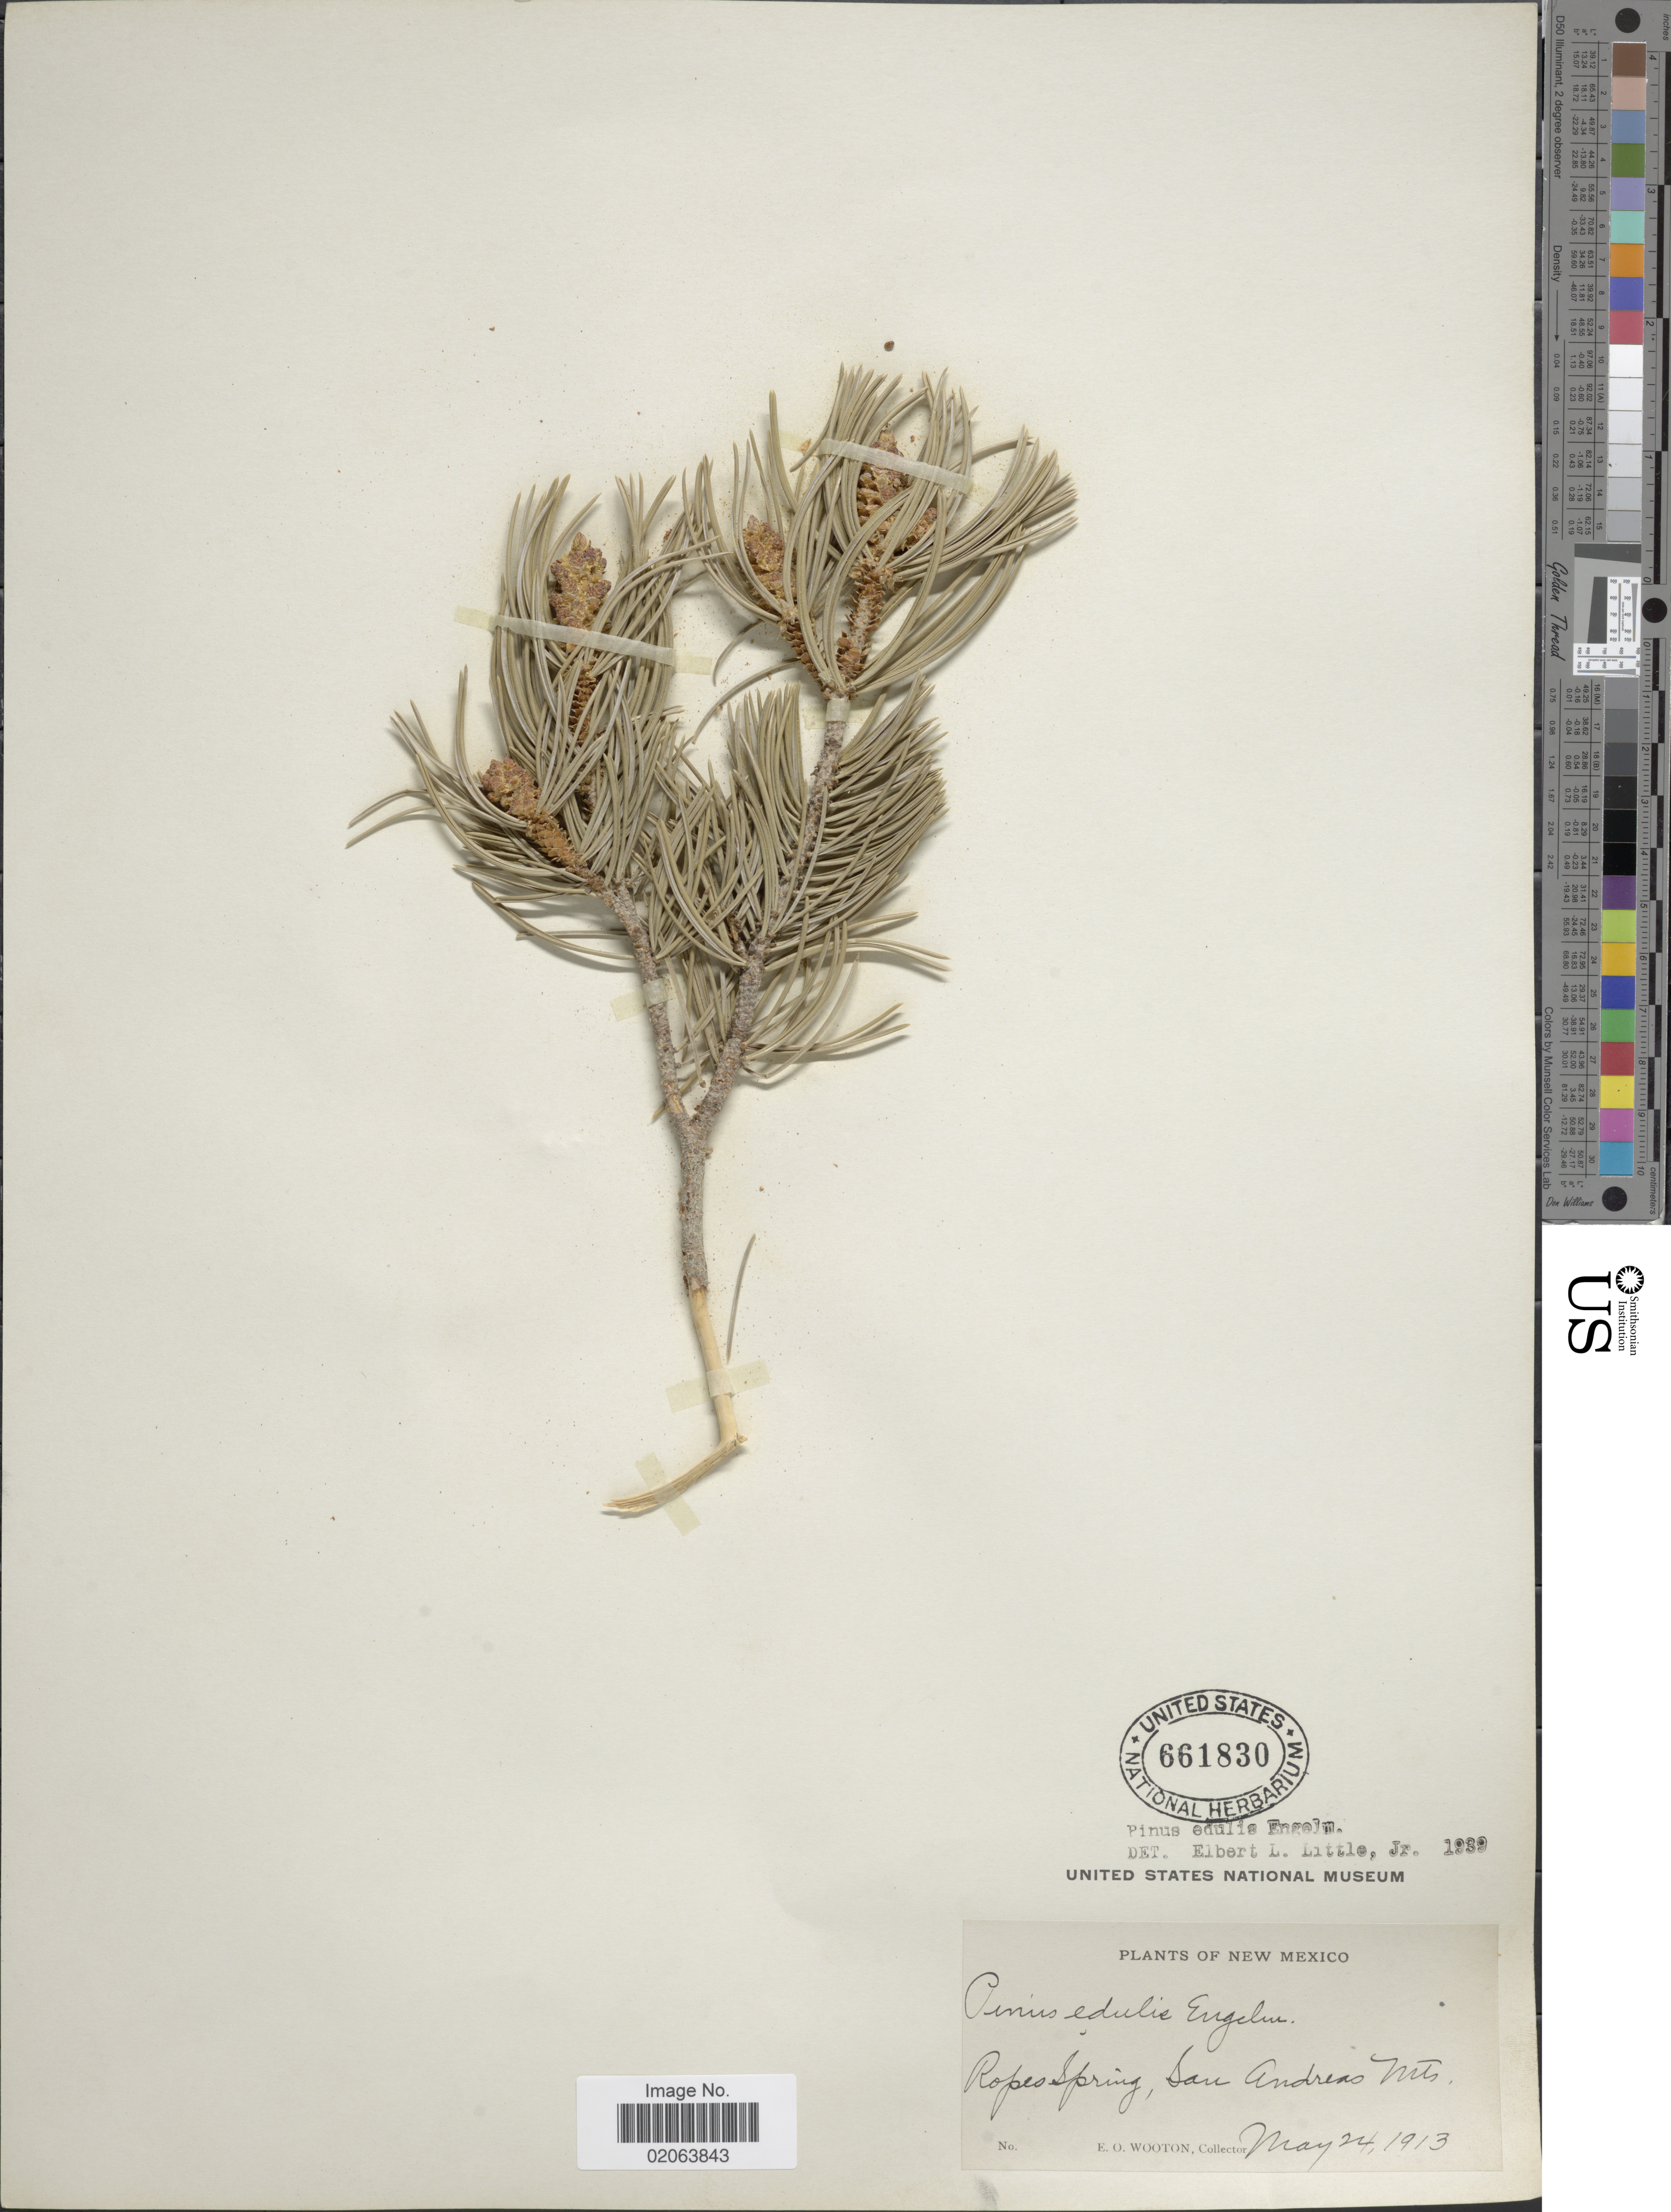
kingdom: Plantae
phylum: Tracheophyta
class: Pinopsida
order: Pinales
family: Pinaceae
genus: Pinus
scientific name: Pinus edulis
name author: Engelm.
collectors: E. O. Wooton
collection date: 1913-05-24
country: United States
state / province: New Mexico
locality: Ropes Spring, San Andreas Mts.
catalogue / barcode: US 661830